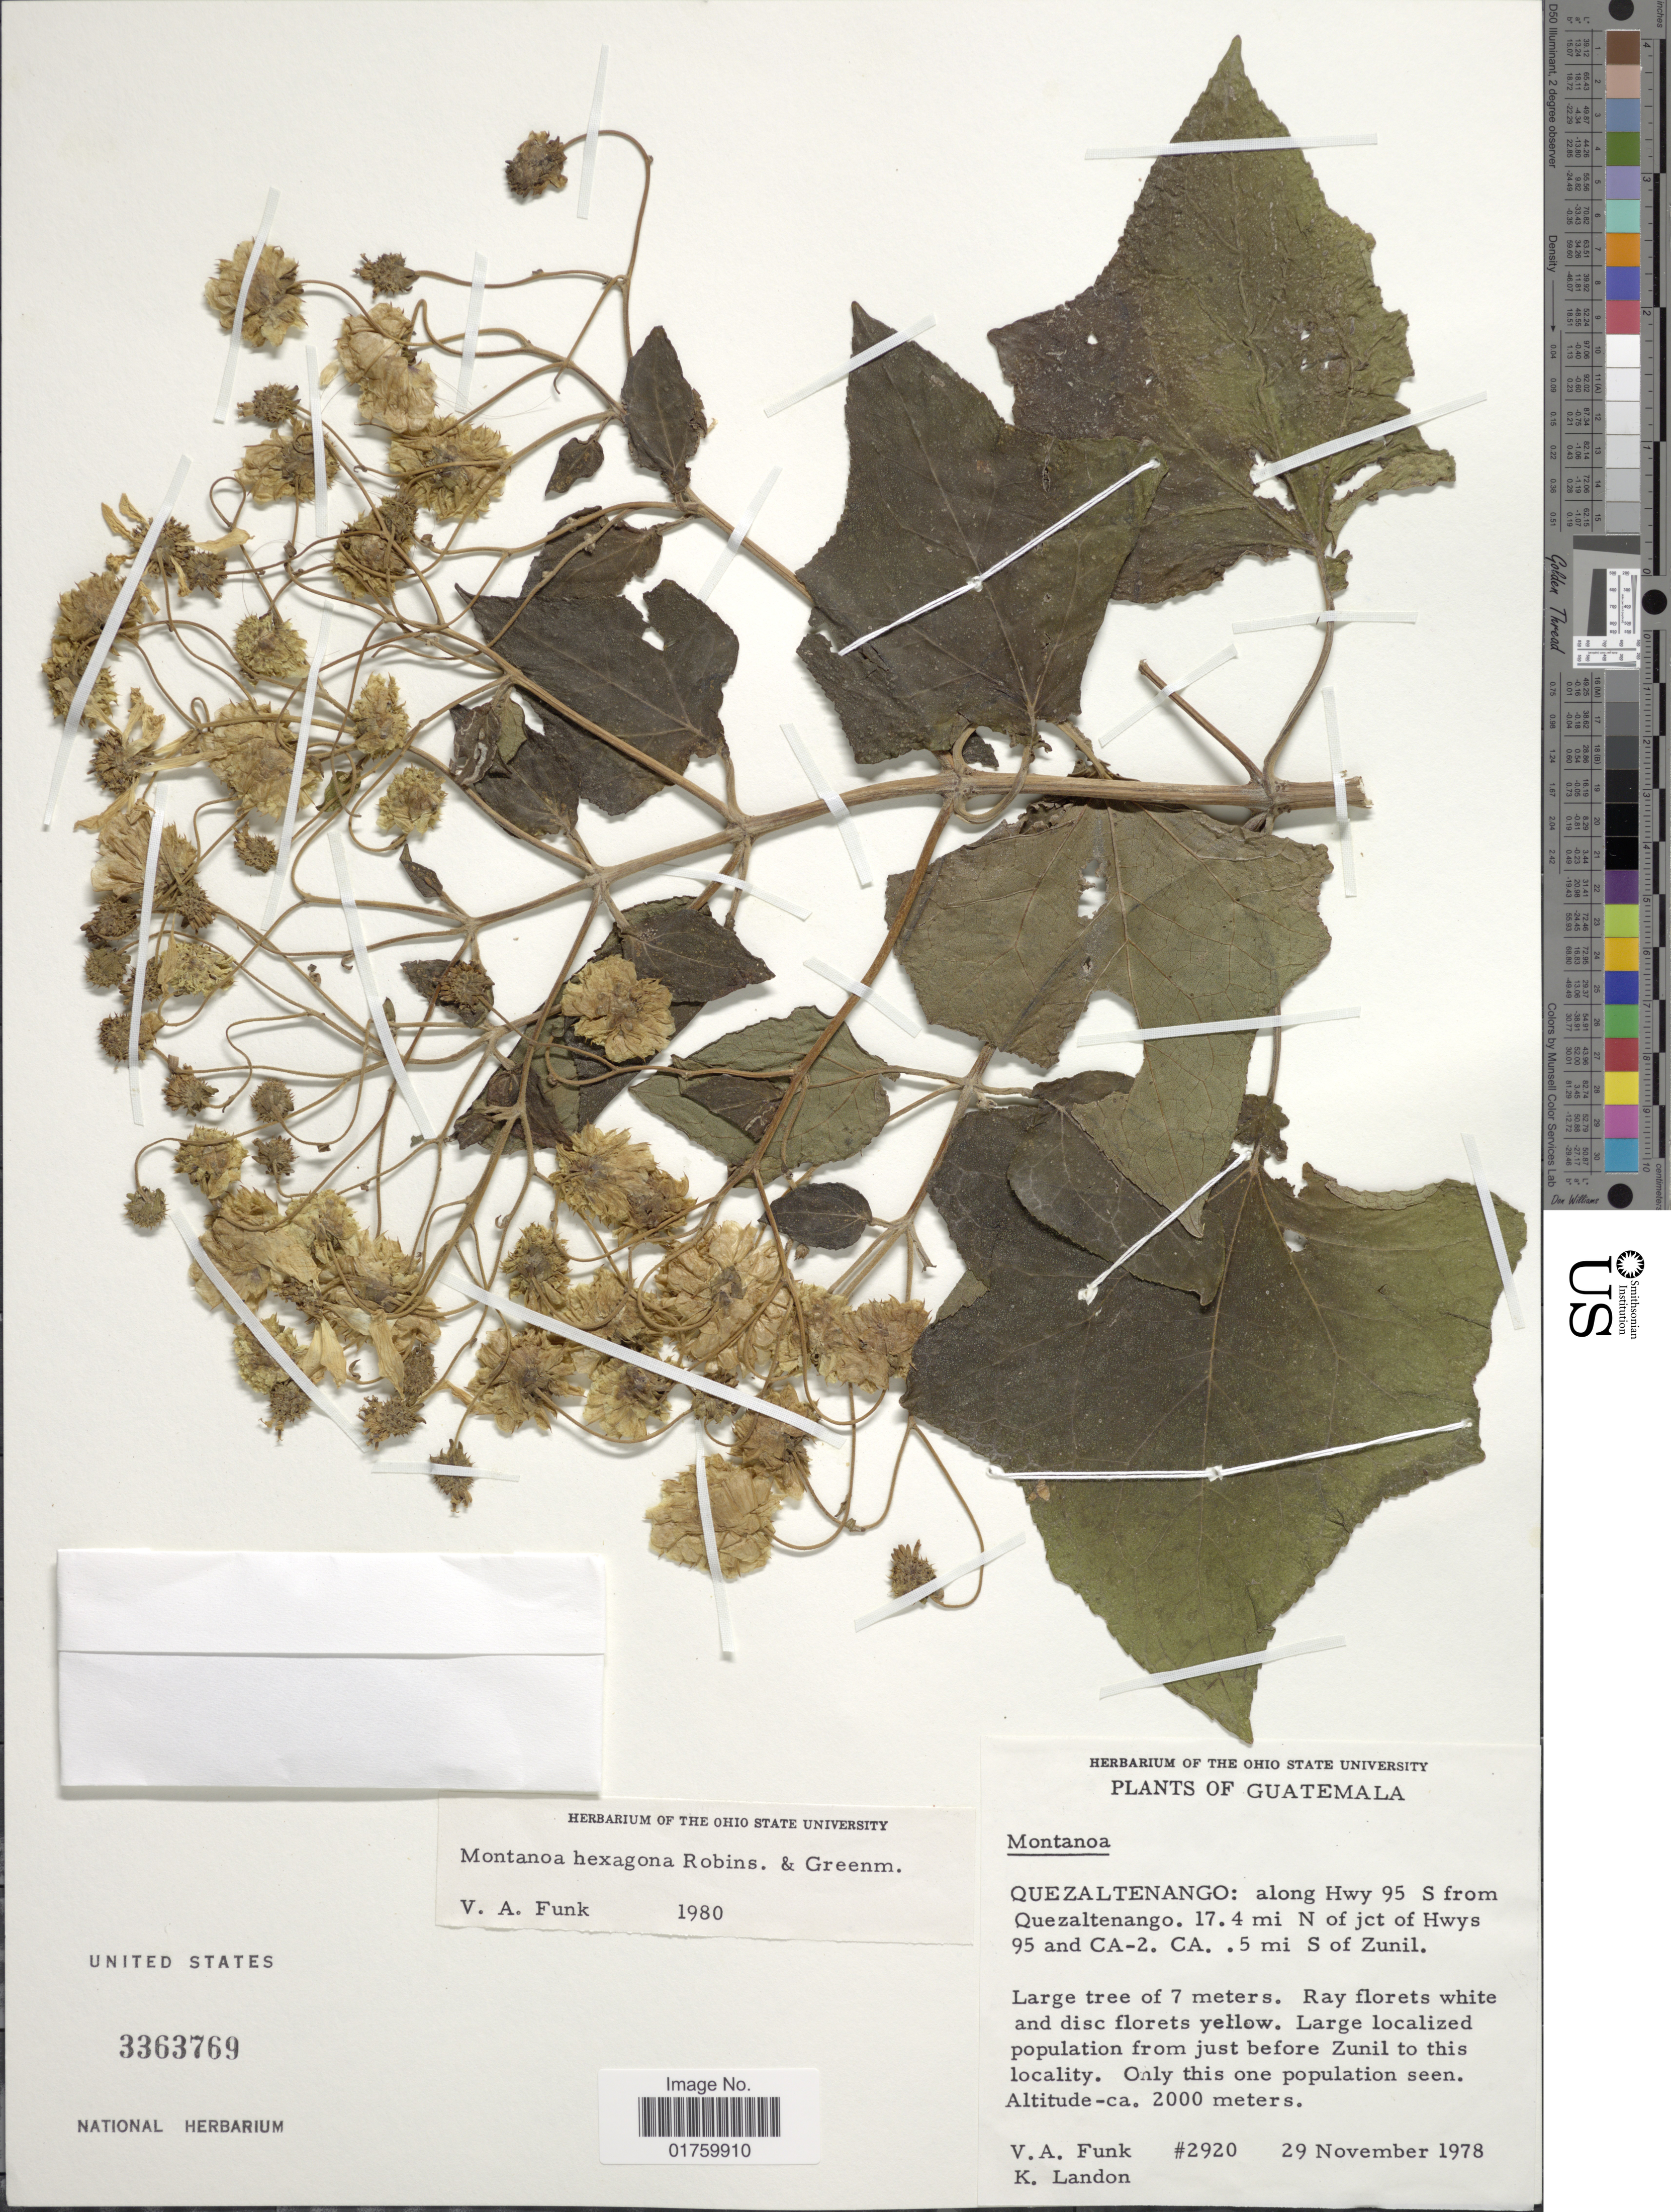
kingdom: Plantae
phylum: Tracheophyta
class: Magnoliopsida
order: Asterales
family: Asteraceae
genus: Montanoa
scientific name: Montanoa hexagona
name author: B.L. Rob. & Greenm.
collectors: V. Funk & K. C. Landon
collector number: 2920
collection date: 1978-11-29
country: Guatemala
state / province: Quetzaltenango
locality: Along Hwy 95 S from Quezaltenango, 17.4 mi N of jct Hwys 95 and CA-2, Ca. 5mi S of Zunil.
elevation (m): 2000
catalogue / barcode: US 3363769